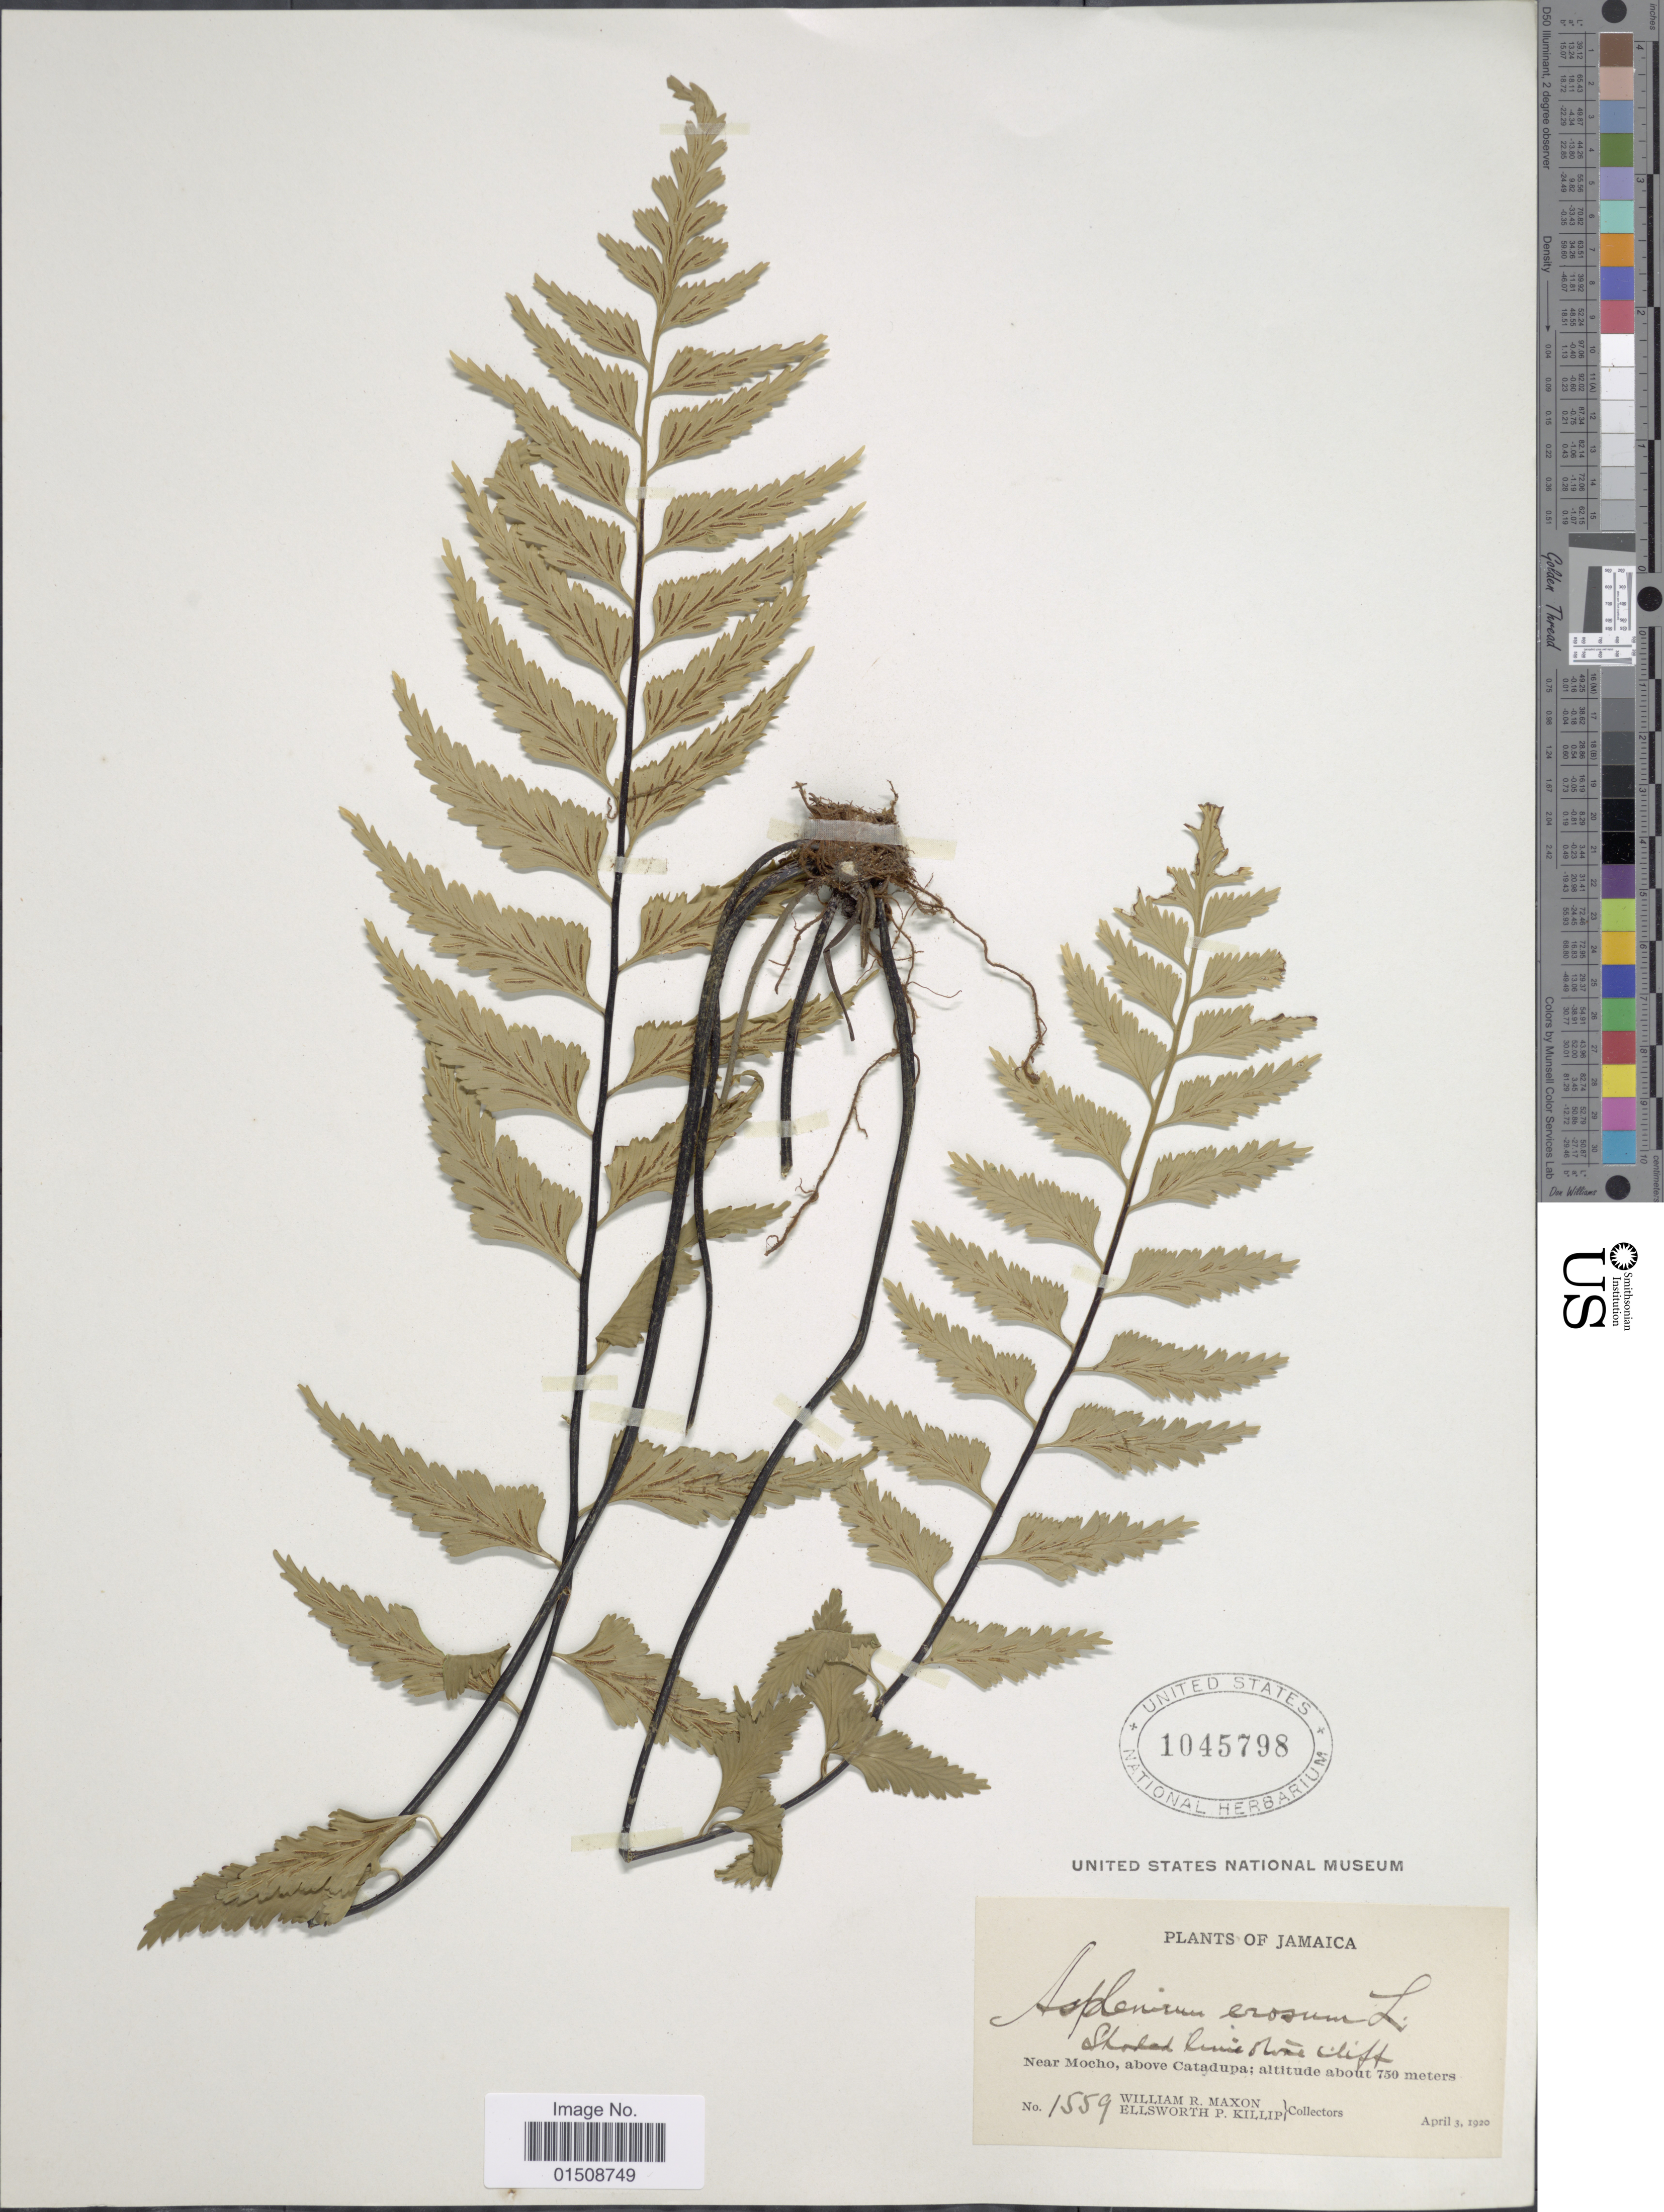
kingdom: Plantae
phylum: Tracheophyta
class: Polypodiopsida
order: Polypodiales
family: Aspleniaceae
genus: Asplenium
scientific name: Asplenium duale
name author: Jenman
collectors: W. R. Maxon & E. P. Killip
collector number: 1559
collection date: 1920-04-03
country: Jamaica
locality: Near Mocho, above Catadupa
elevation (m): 750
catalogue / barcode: US 1045798